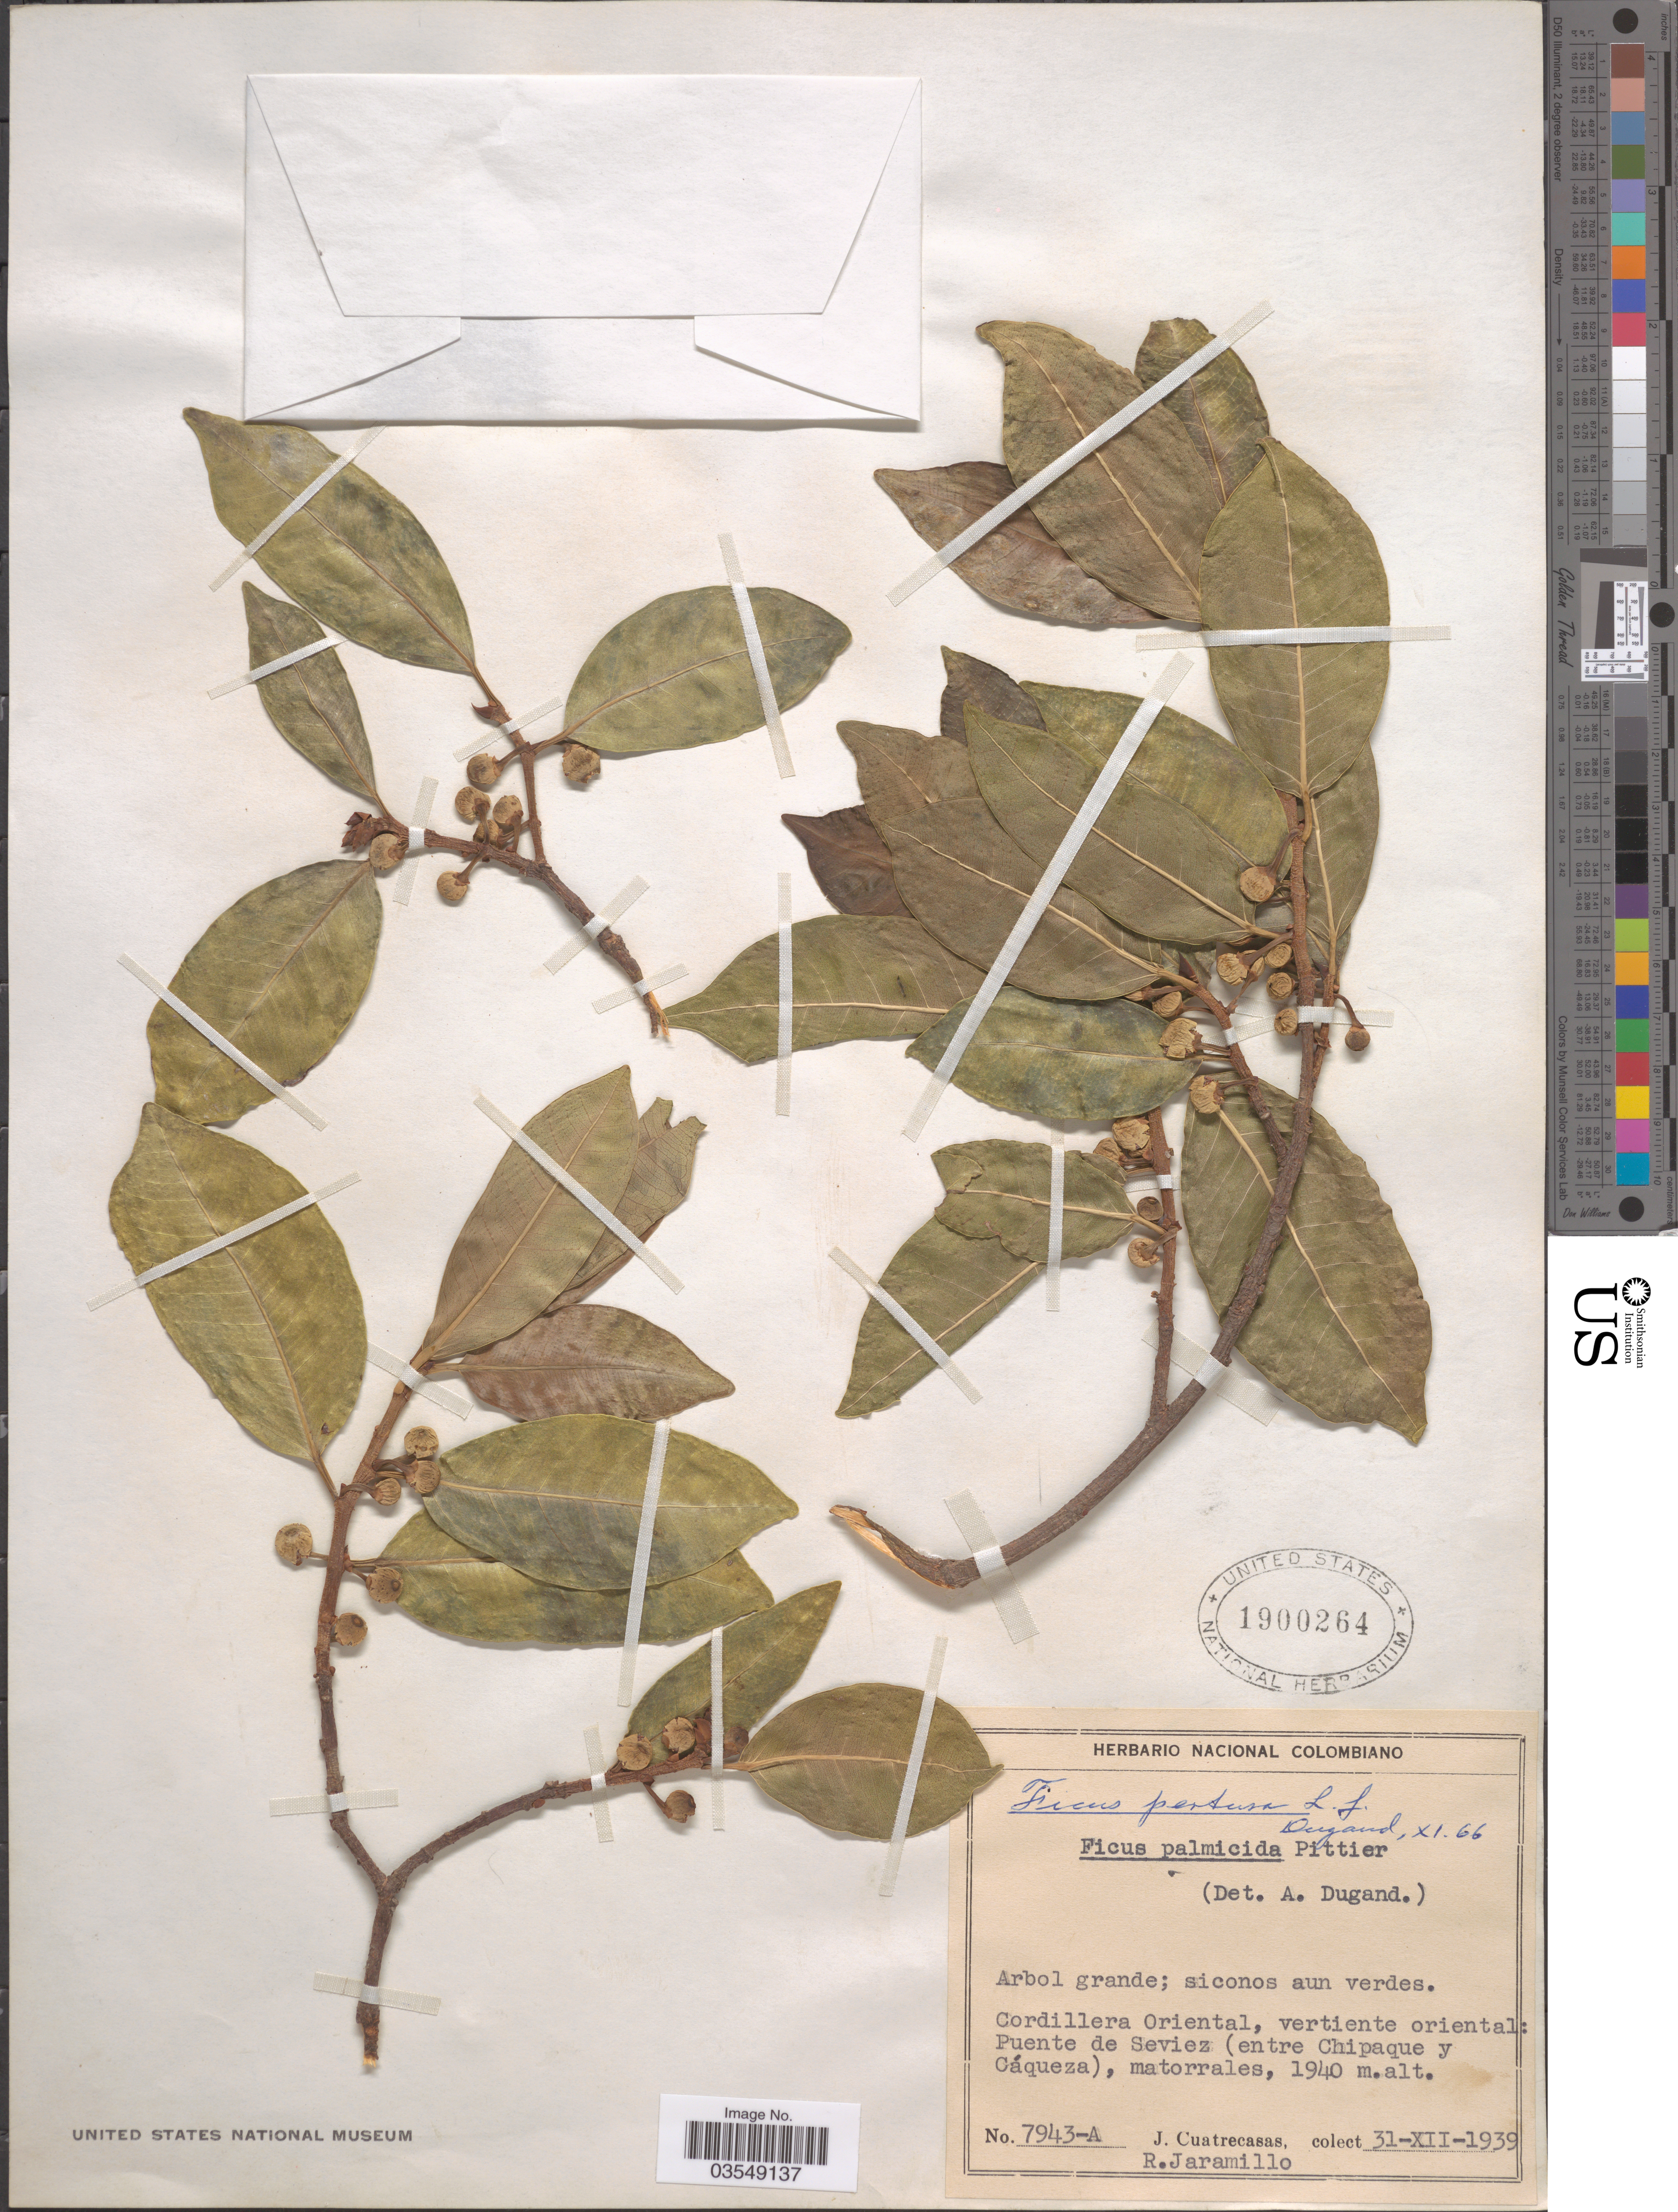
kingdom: Plantae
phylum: Tracheophyta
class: Magnoliopsida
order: Rosales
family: Moraceae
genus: Ficus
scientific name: Ficus pertusa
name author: L. f.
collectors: J. Cuatrecasas & R. Jaramillo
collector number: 7943-A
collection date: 1939-12-31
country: Colombia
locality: Cordillera Oriental, vertiente oriental: Puente de Seviez (entre Chipaque y Cáqueza), matorrales.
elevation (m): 1940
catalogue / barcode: US 1900264